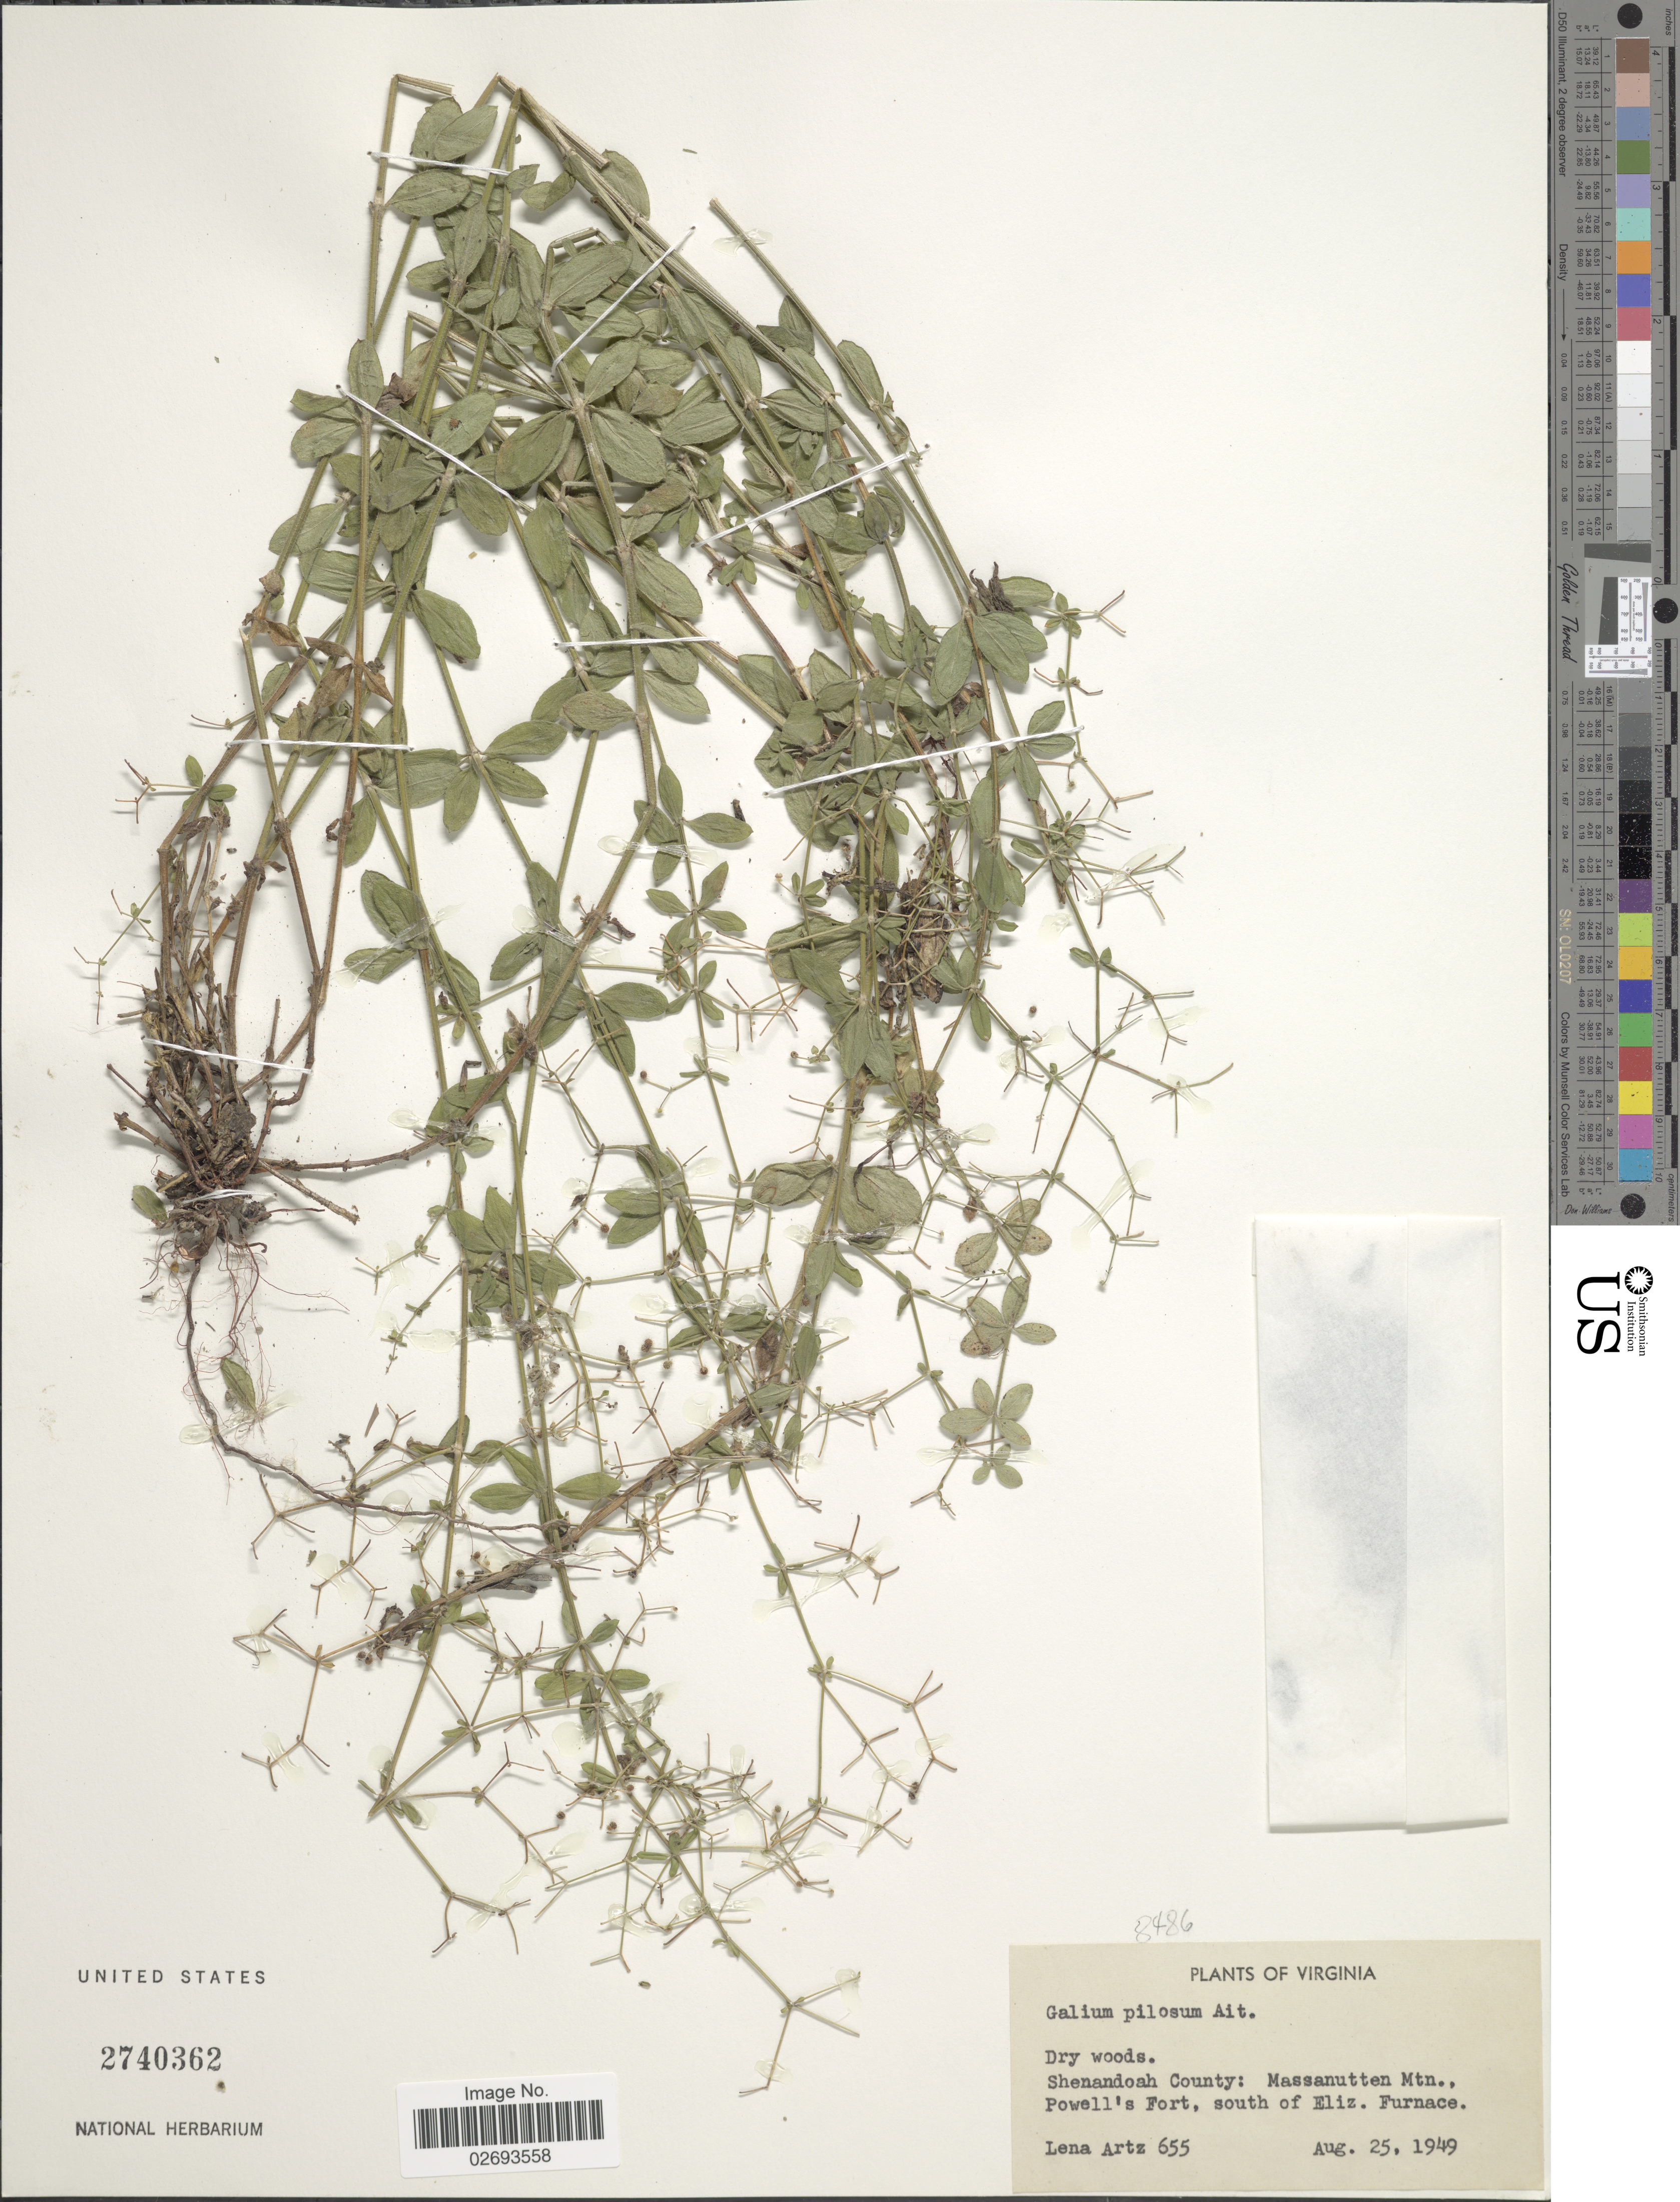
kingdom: Plantae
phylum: Tracheophyta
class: Magnoliopsida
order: Gentianales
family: Rubiaceae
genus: Galium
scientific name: Galium pilosum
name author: Aiton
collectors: L. Artz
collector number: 655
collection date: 1949-08-25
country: United States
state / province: Virginia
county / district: Shenandoah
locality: Shenandoah County: Massanutten Mtn., Powell's Fort, south of Eliz. Furnace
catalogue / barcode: US 2740362